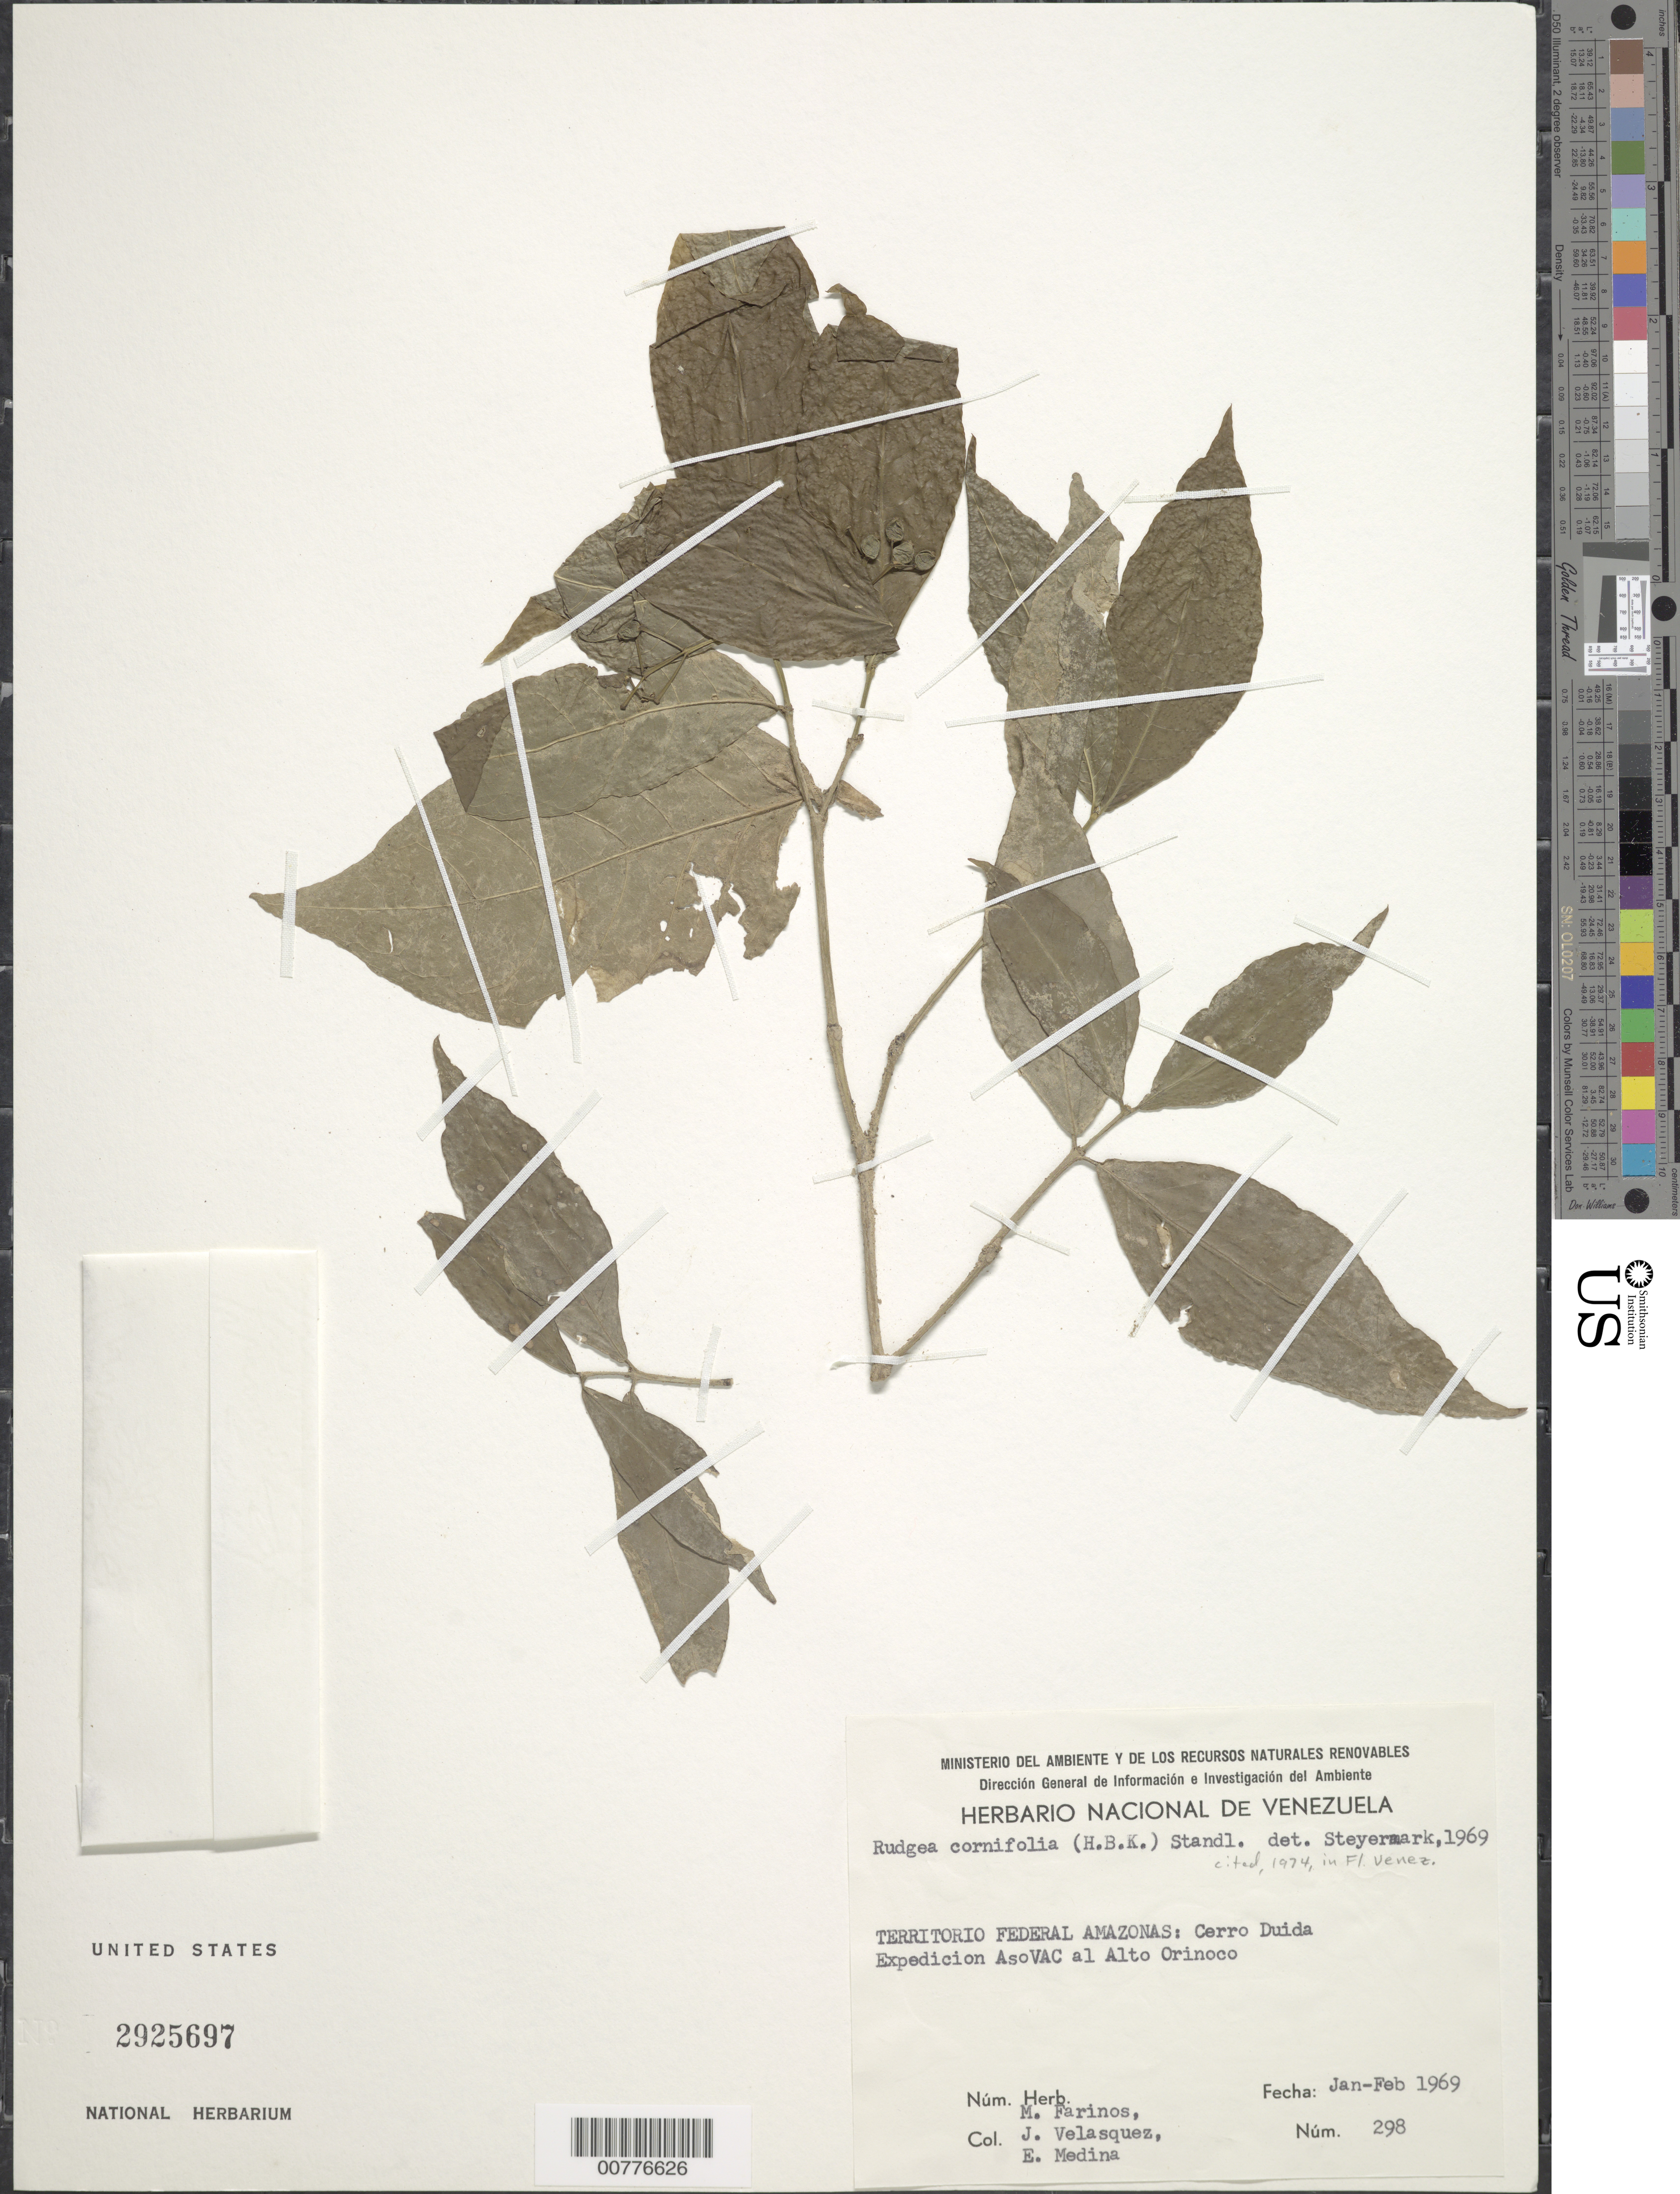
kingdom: Plantae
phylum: Tracheophyta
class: Magnoliopsida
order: Gentianales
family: Rubiaceae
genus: Rudgea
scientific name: Rudgea cornifolia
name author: (Kunth) Standl.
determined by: Steyermark, Julian A., (VEN)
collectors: M. Fariñas, J. Velasquez & E. Medina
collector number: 298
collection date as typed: Jan-69 to Feb-69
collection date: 1969-01/1969-02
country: Venezuela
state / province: Amazonas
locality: Cerro Duida, Expedicion AsoVAC al Alto Orinoco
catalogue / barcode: US 2925697